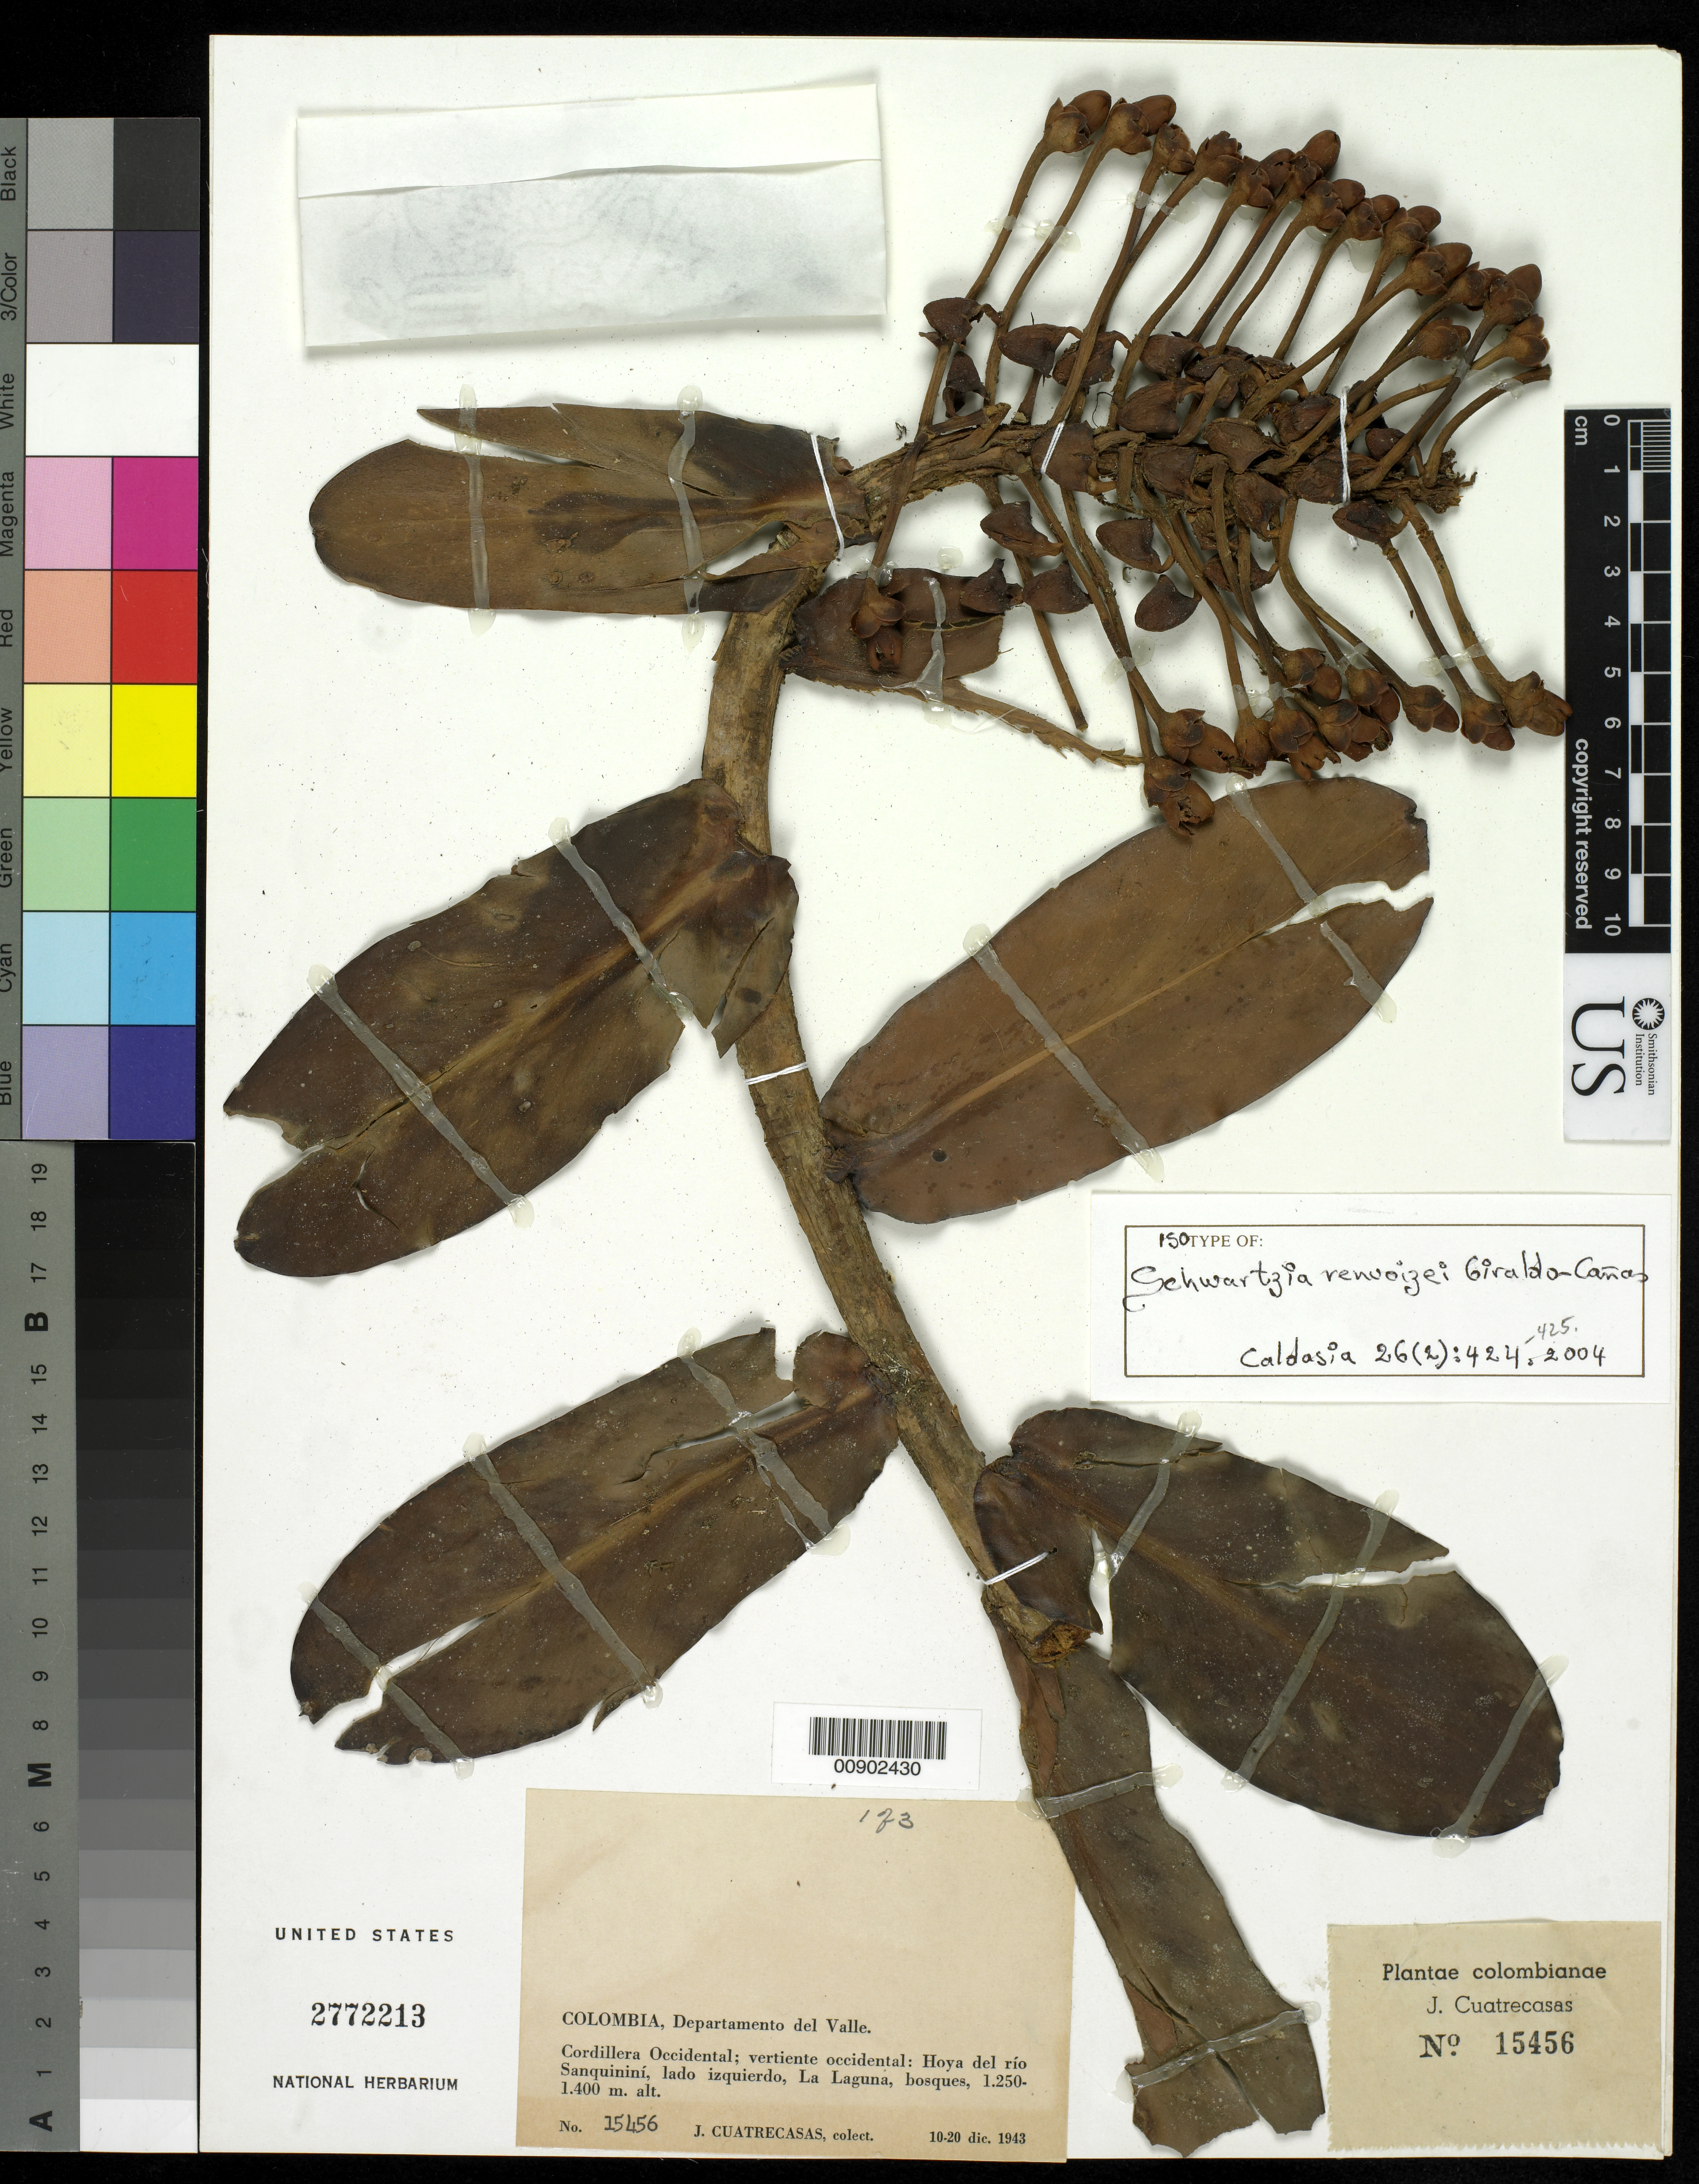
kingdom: Plantae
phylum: Tracheophyta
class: Magnoliopsida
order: Ericales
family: Marcgraviaceae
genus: Schwartzia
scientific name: Schwartzia renvoizei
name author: Gir.-Cañas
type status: Isotype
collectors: J. Cuatrecasas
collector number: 15456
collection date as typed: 10 Dec 1943 to 20 Dec 1943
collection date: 1943-12-10/1943-12-20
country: Colombia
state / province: Valle del Cauca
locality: Cordillera Occidental; vertiente occidental: Hoya del río Sanquininí, lado izquierdo, La Laguna.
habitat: Bosques.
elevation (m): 1250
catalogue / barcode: US 2772213